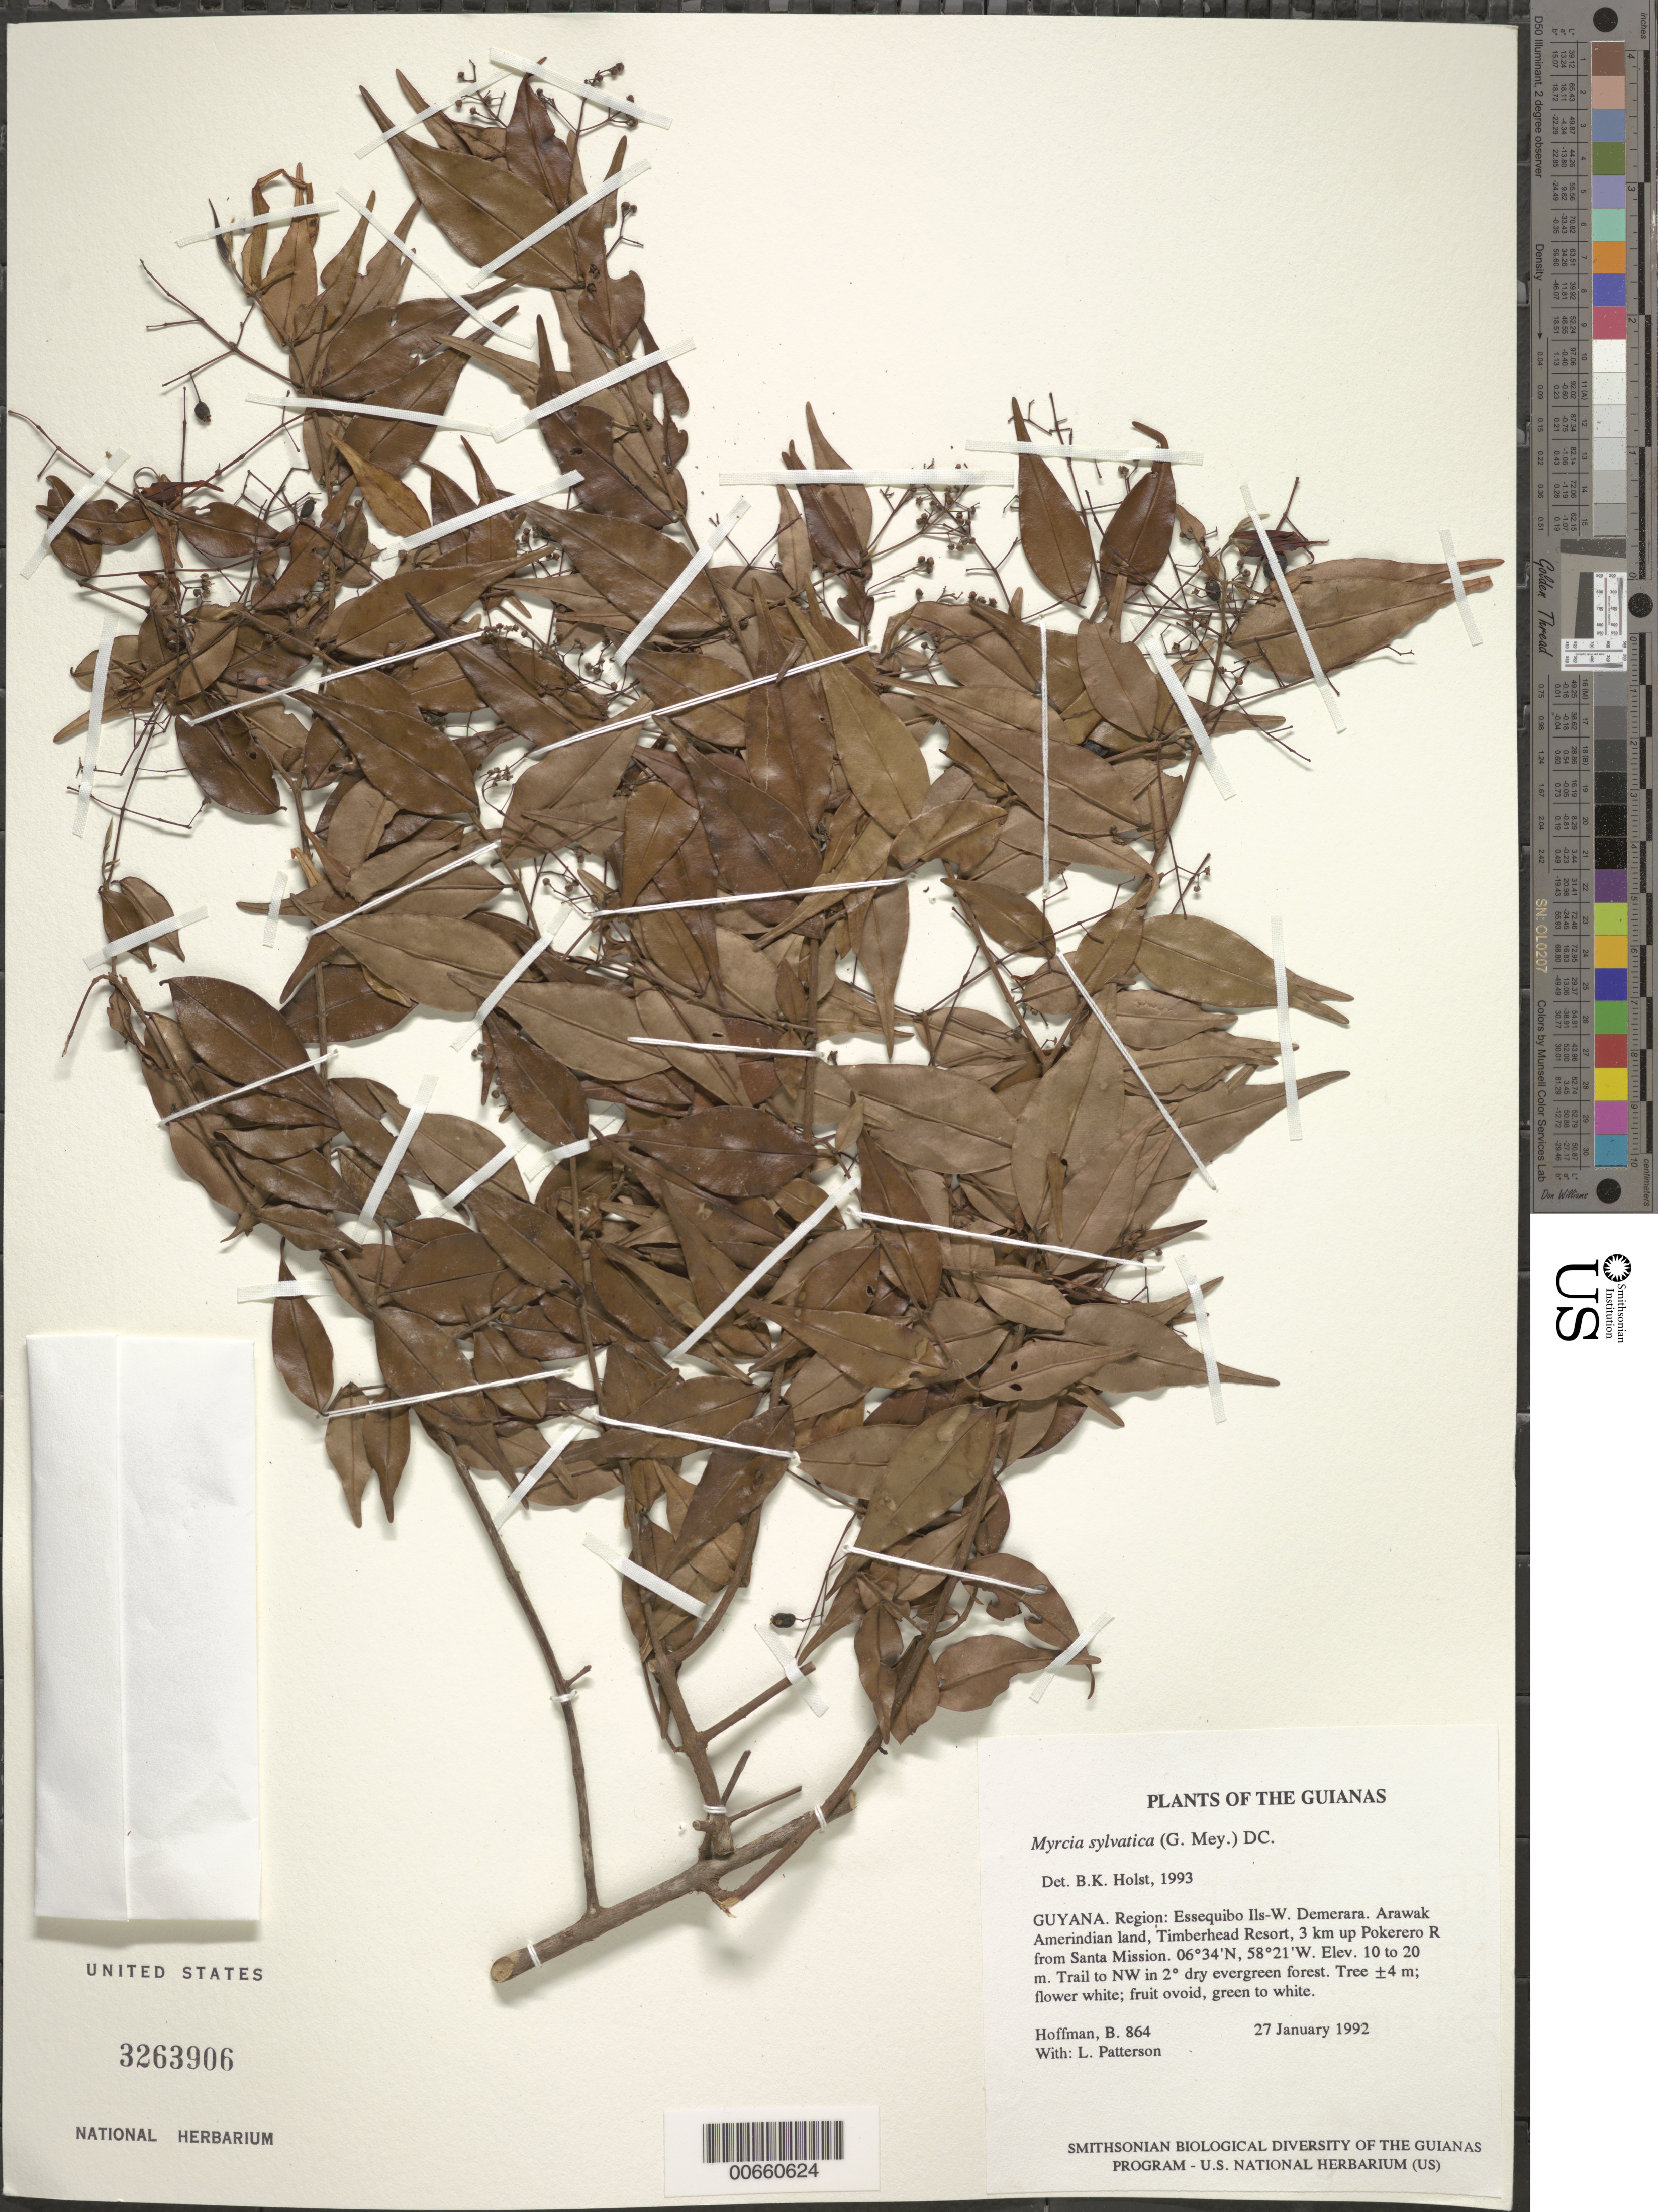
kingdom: Plantae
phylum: Tracheophyta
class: Magnoliopsida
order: Myrtales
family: Myrtaceae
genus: Myrcia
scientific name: Myrcia sylvatica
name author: (G. Mey.) DC.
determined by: Holst, Bruce K.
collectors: B. Hoffman & L. Patterson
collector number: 864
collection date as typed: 27 January 1992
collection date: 1992-01-27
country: Guyana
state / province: Essequibo Isl-W. Demerara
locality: Arawak Amerindian land, Timberhead Resort, 3 km up Pokerero River from Santa Mission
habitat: Trail to NW in secondary dry evergreen forest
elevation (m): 10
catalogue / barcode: US 3263906